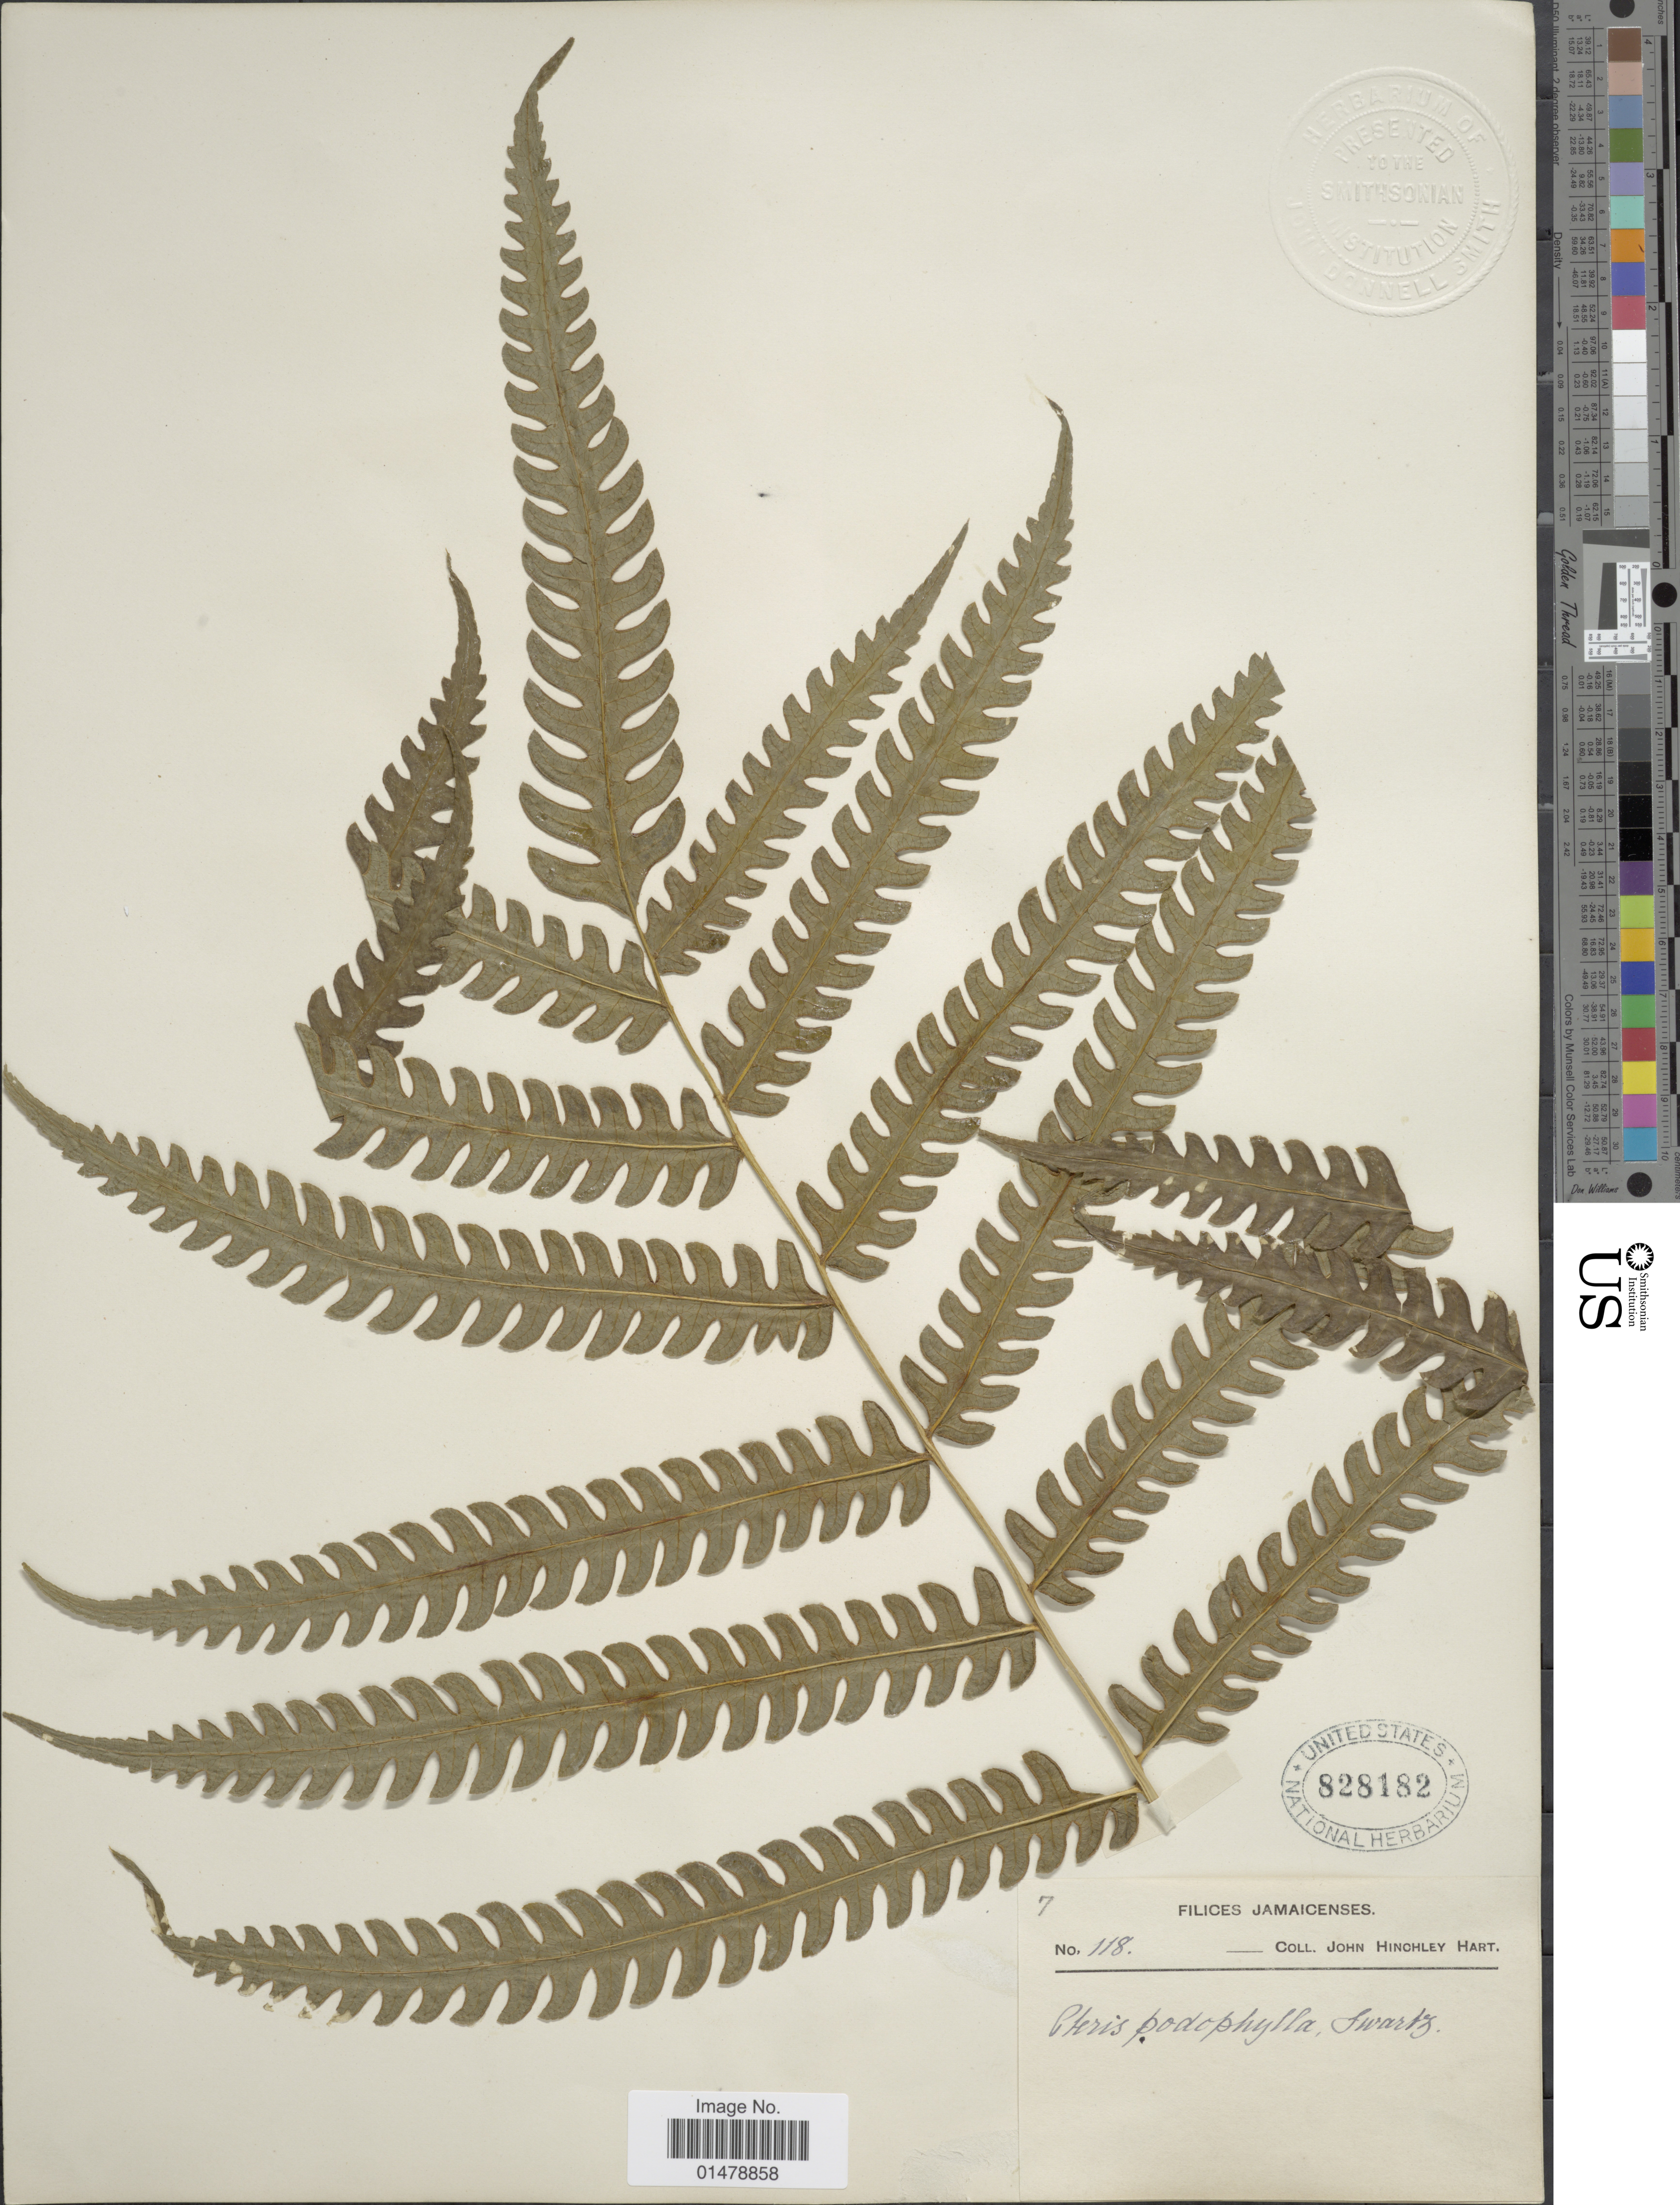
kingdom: Plantae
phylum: Tracheophyta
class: Polypodiopsida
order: Polypodiales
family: Pteridaceae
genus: Pteris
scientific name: Pteris podophylla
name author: Sw.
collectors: J. H. Hart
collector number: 118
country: Jamaica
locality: Filices Jamaicenses.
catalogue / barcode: US 828182